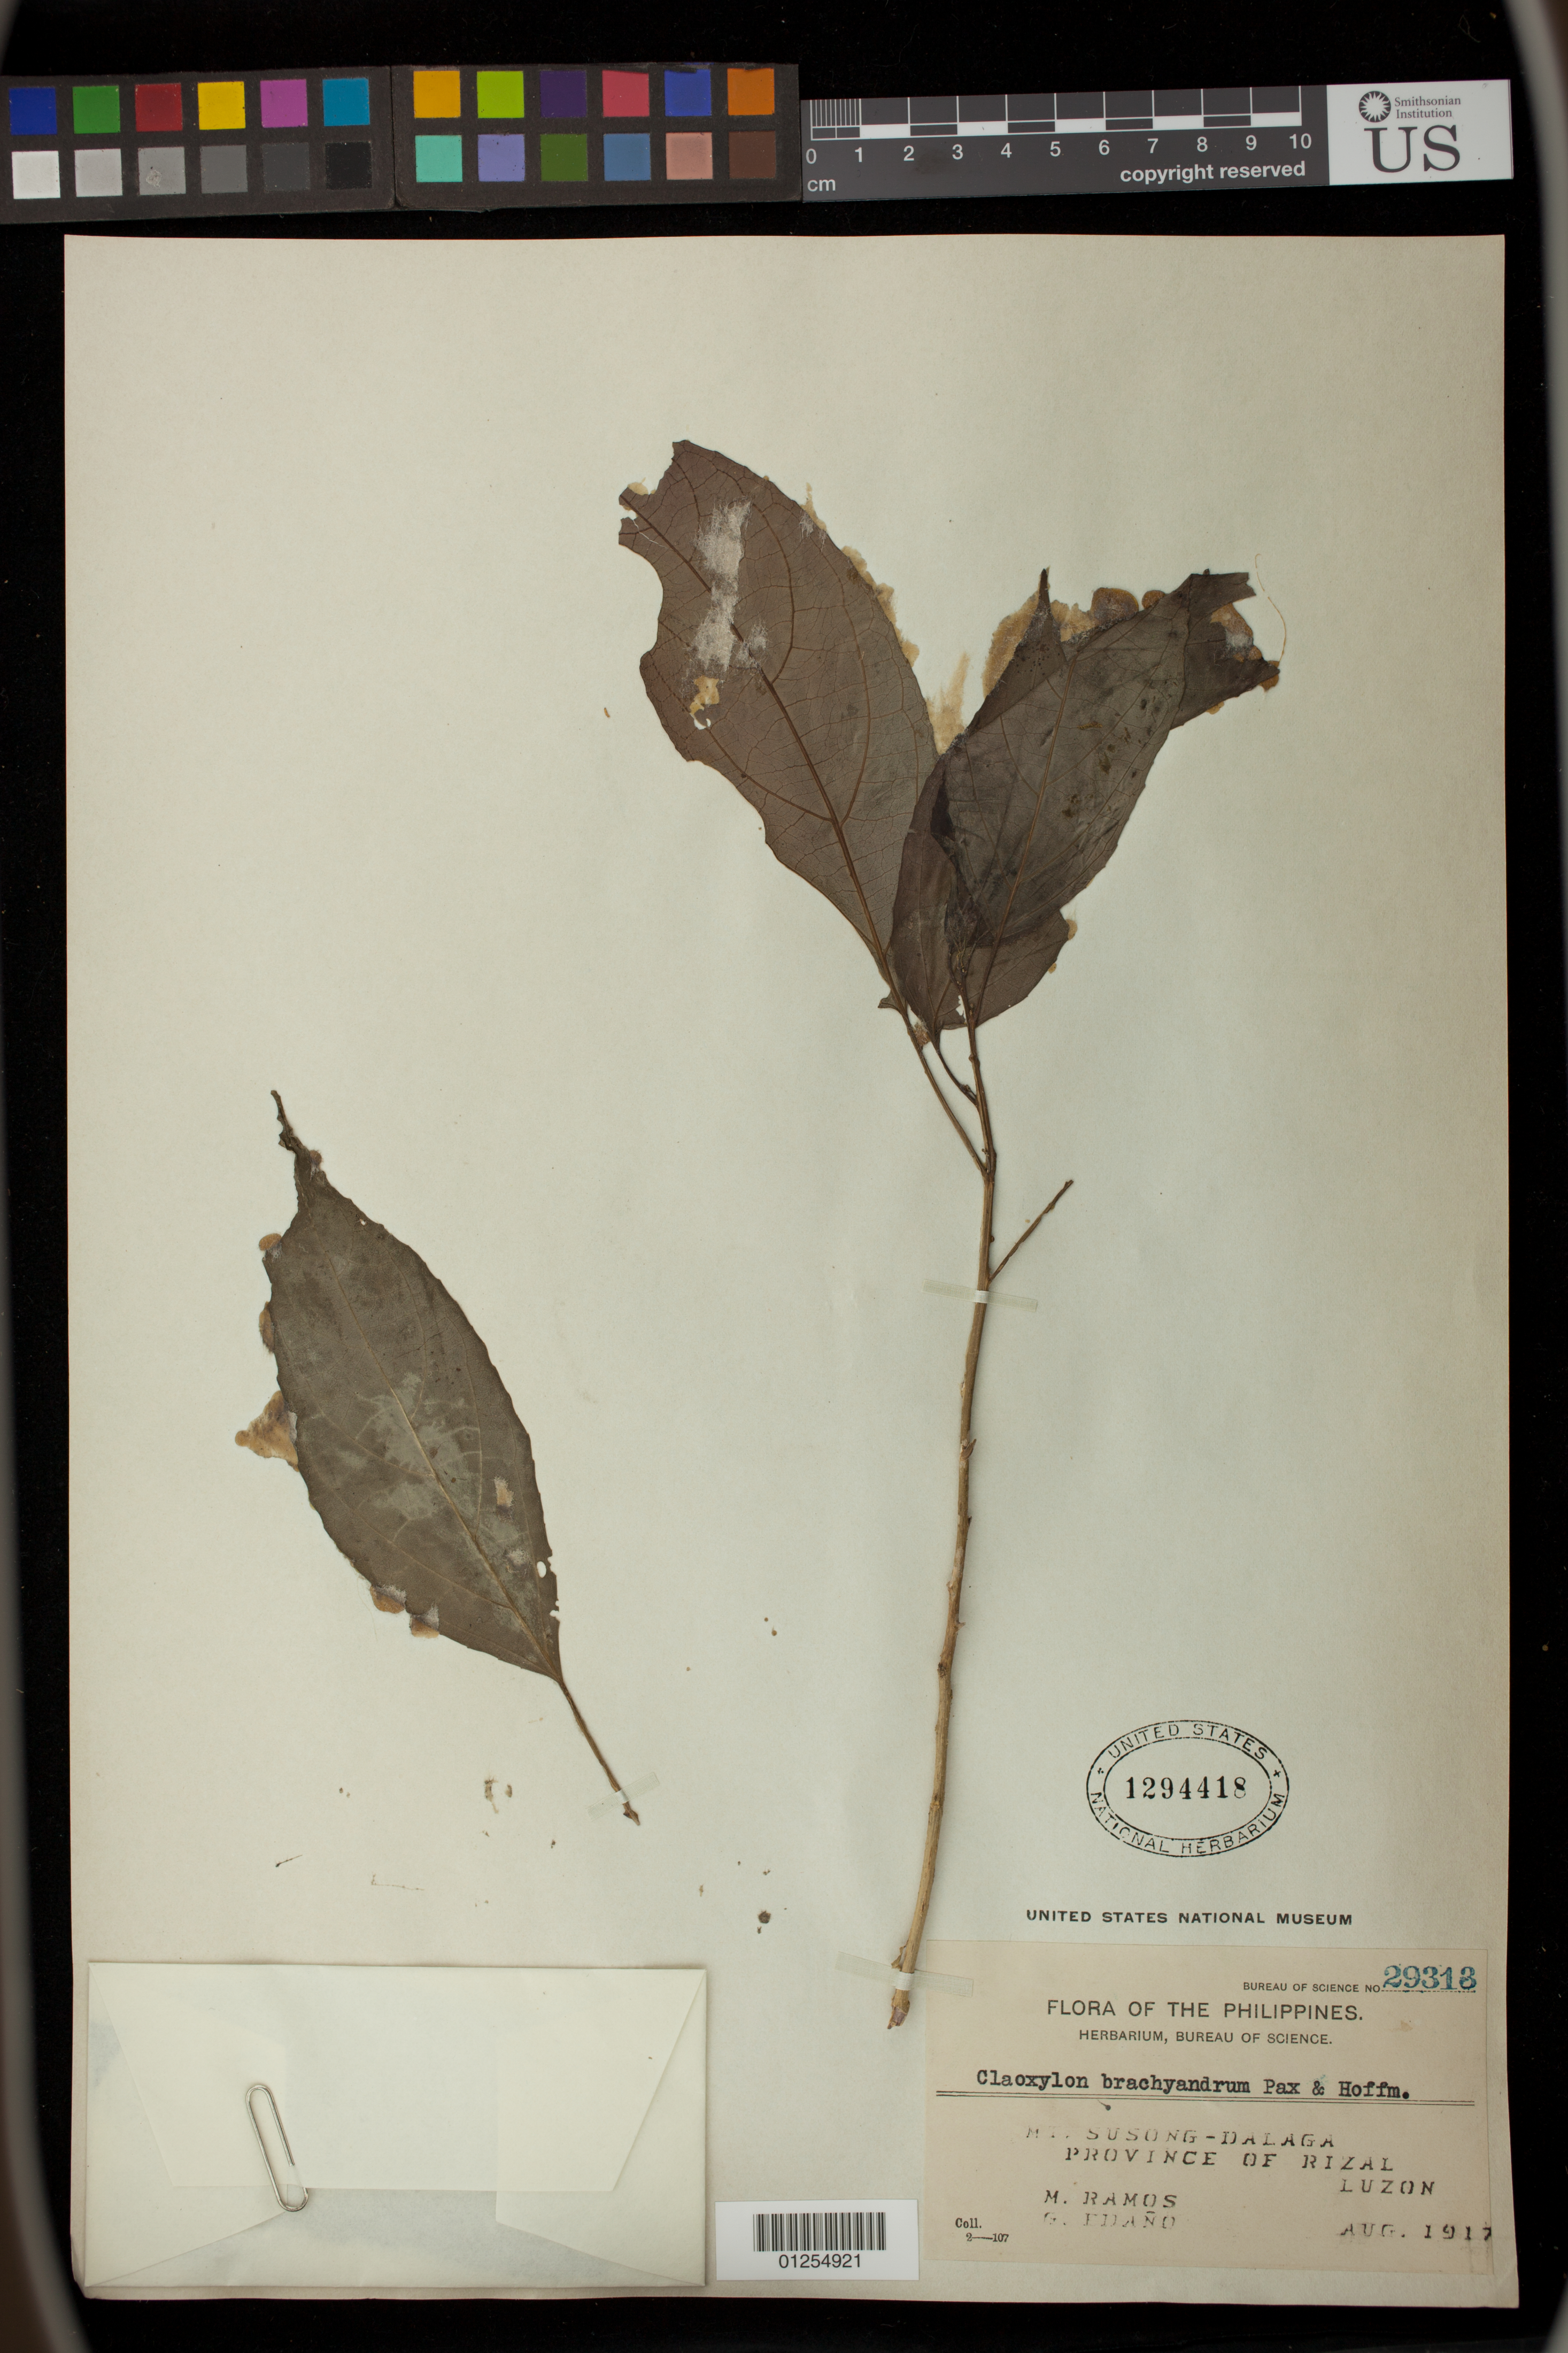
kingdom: Plantae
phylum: Tracheophyta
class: Magnoliopsida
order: Malpighiales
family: Euphorbiaceae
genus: Claoxylon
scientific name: Claoxylon brachyandrum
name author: Pax & K. Hoffm.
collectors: M. Ramos & E. Edano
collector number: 29318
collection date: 1917-08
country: Philippines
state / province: Calabarzon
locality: Mt. Susong-Dalaga, Rizal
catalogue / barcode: US 1294418